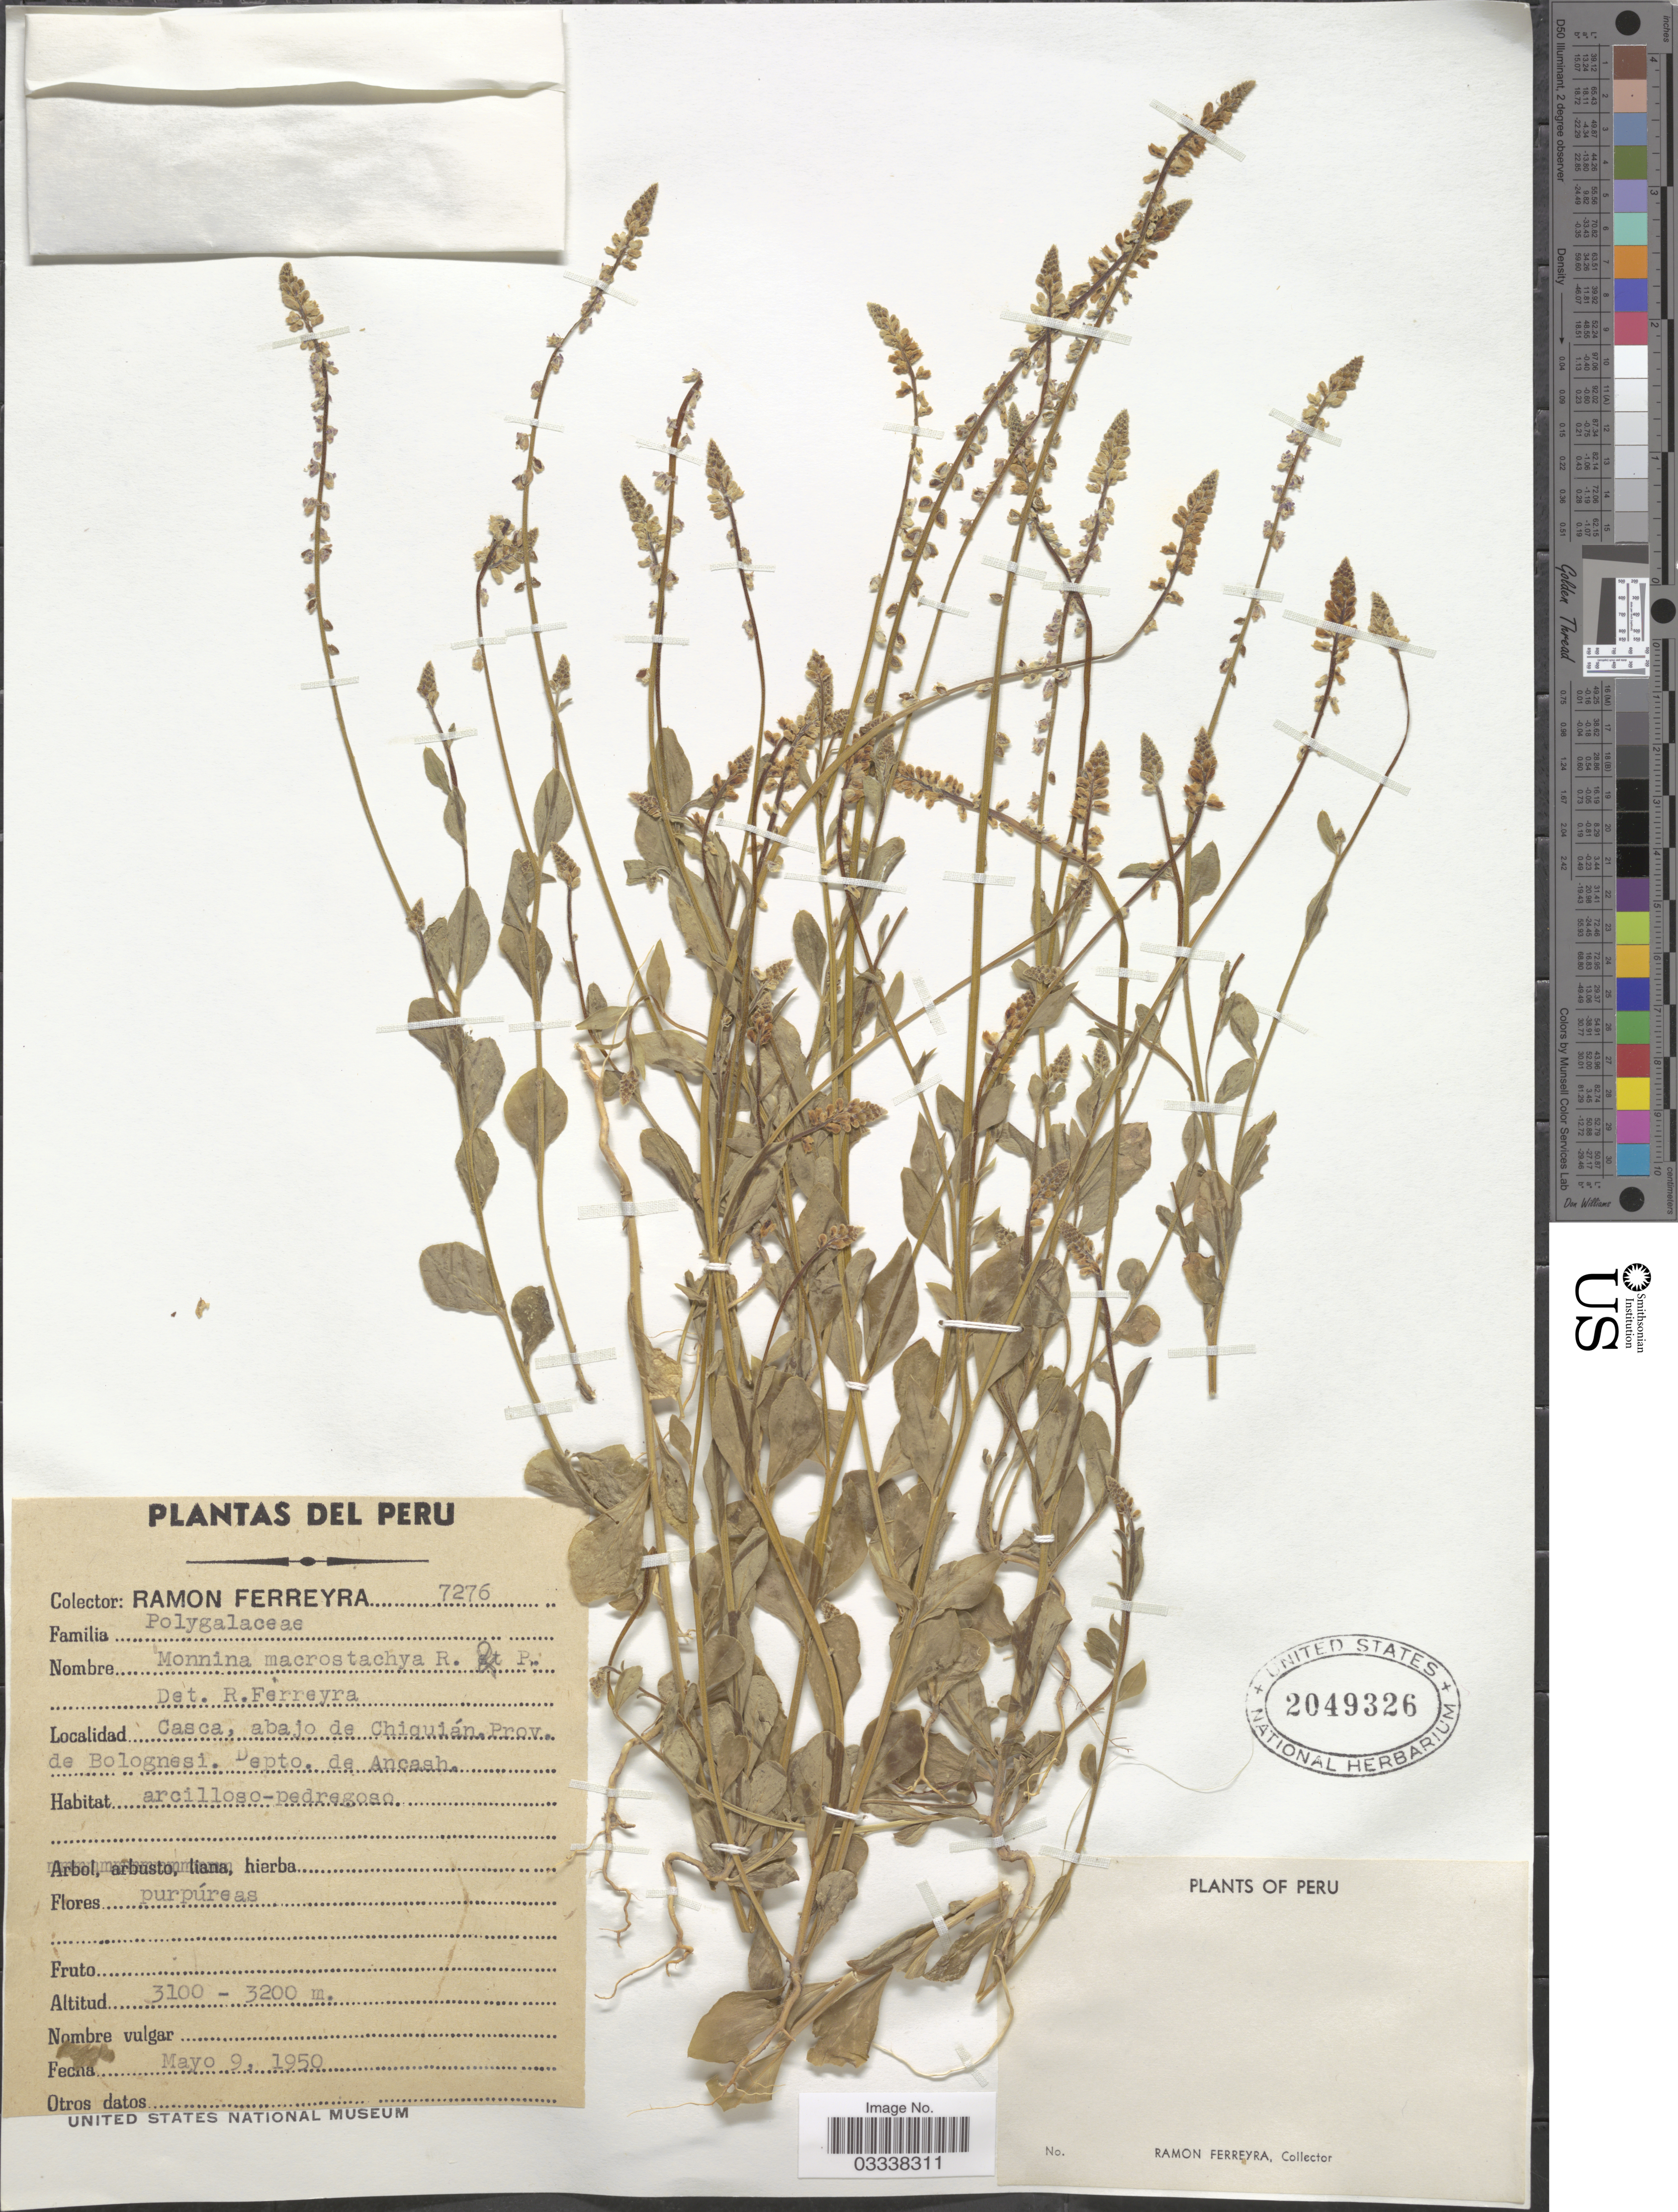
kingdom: Plantae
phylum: Tracheophyta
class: Magnoliopsida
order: Fabales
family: Polygalaceae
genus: Monnina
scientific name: Monnina macrostachya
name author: Ruiz & Pav.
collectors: R. A. Ferreyra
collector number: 7276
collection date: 1950-05-09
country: Peru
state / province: Ancash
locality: Casca, abajo de Chiquián. Prov. de Bolognesi. Depto. de Ancash.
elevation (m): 3100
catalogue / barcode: US 2049326